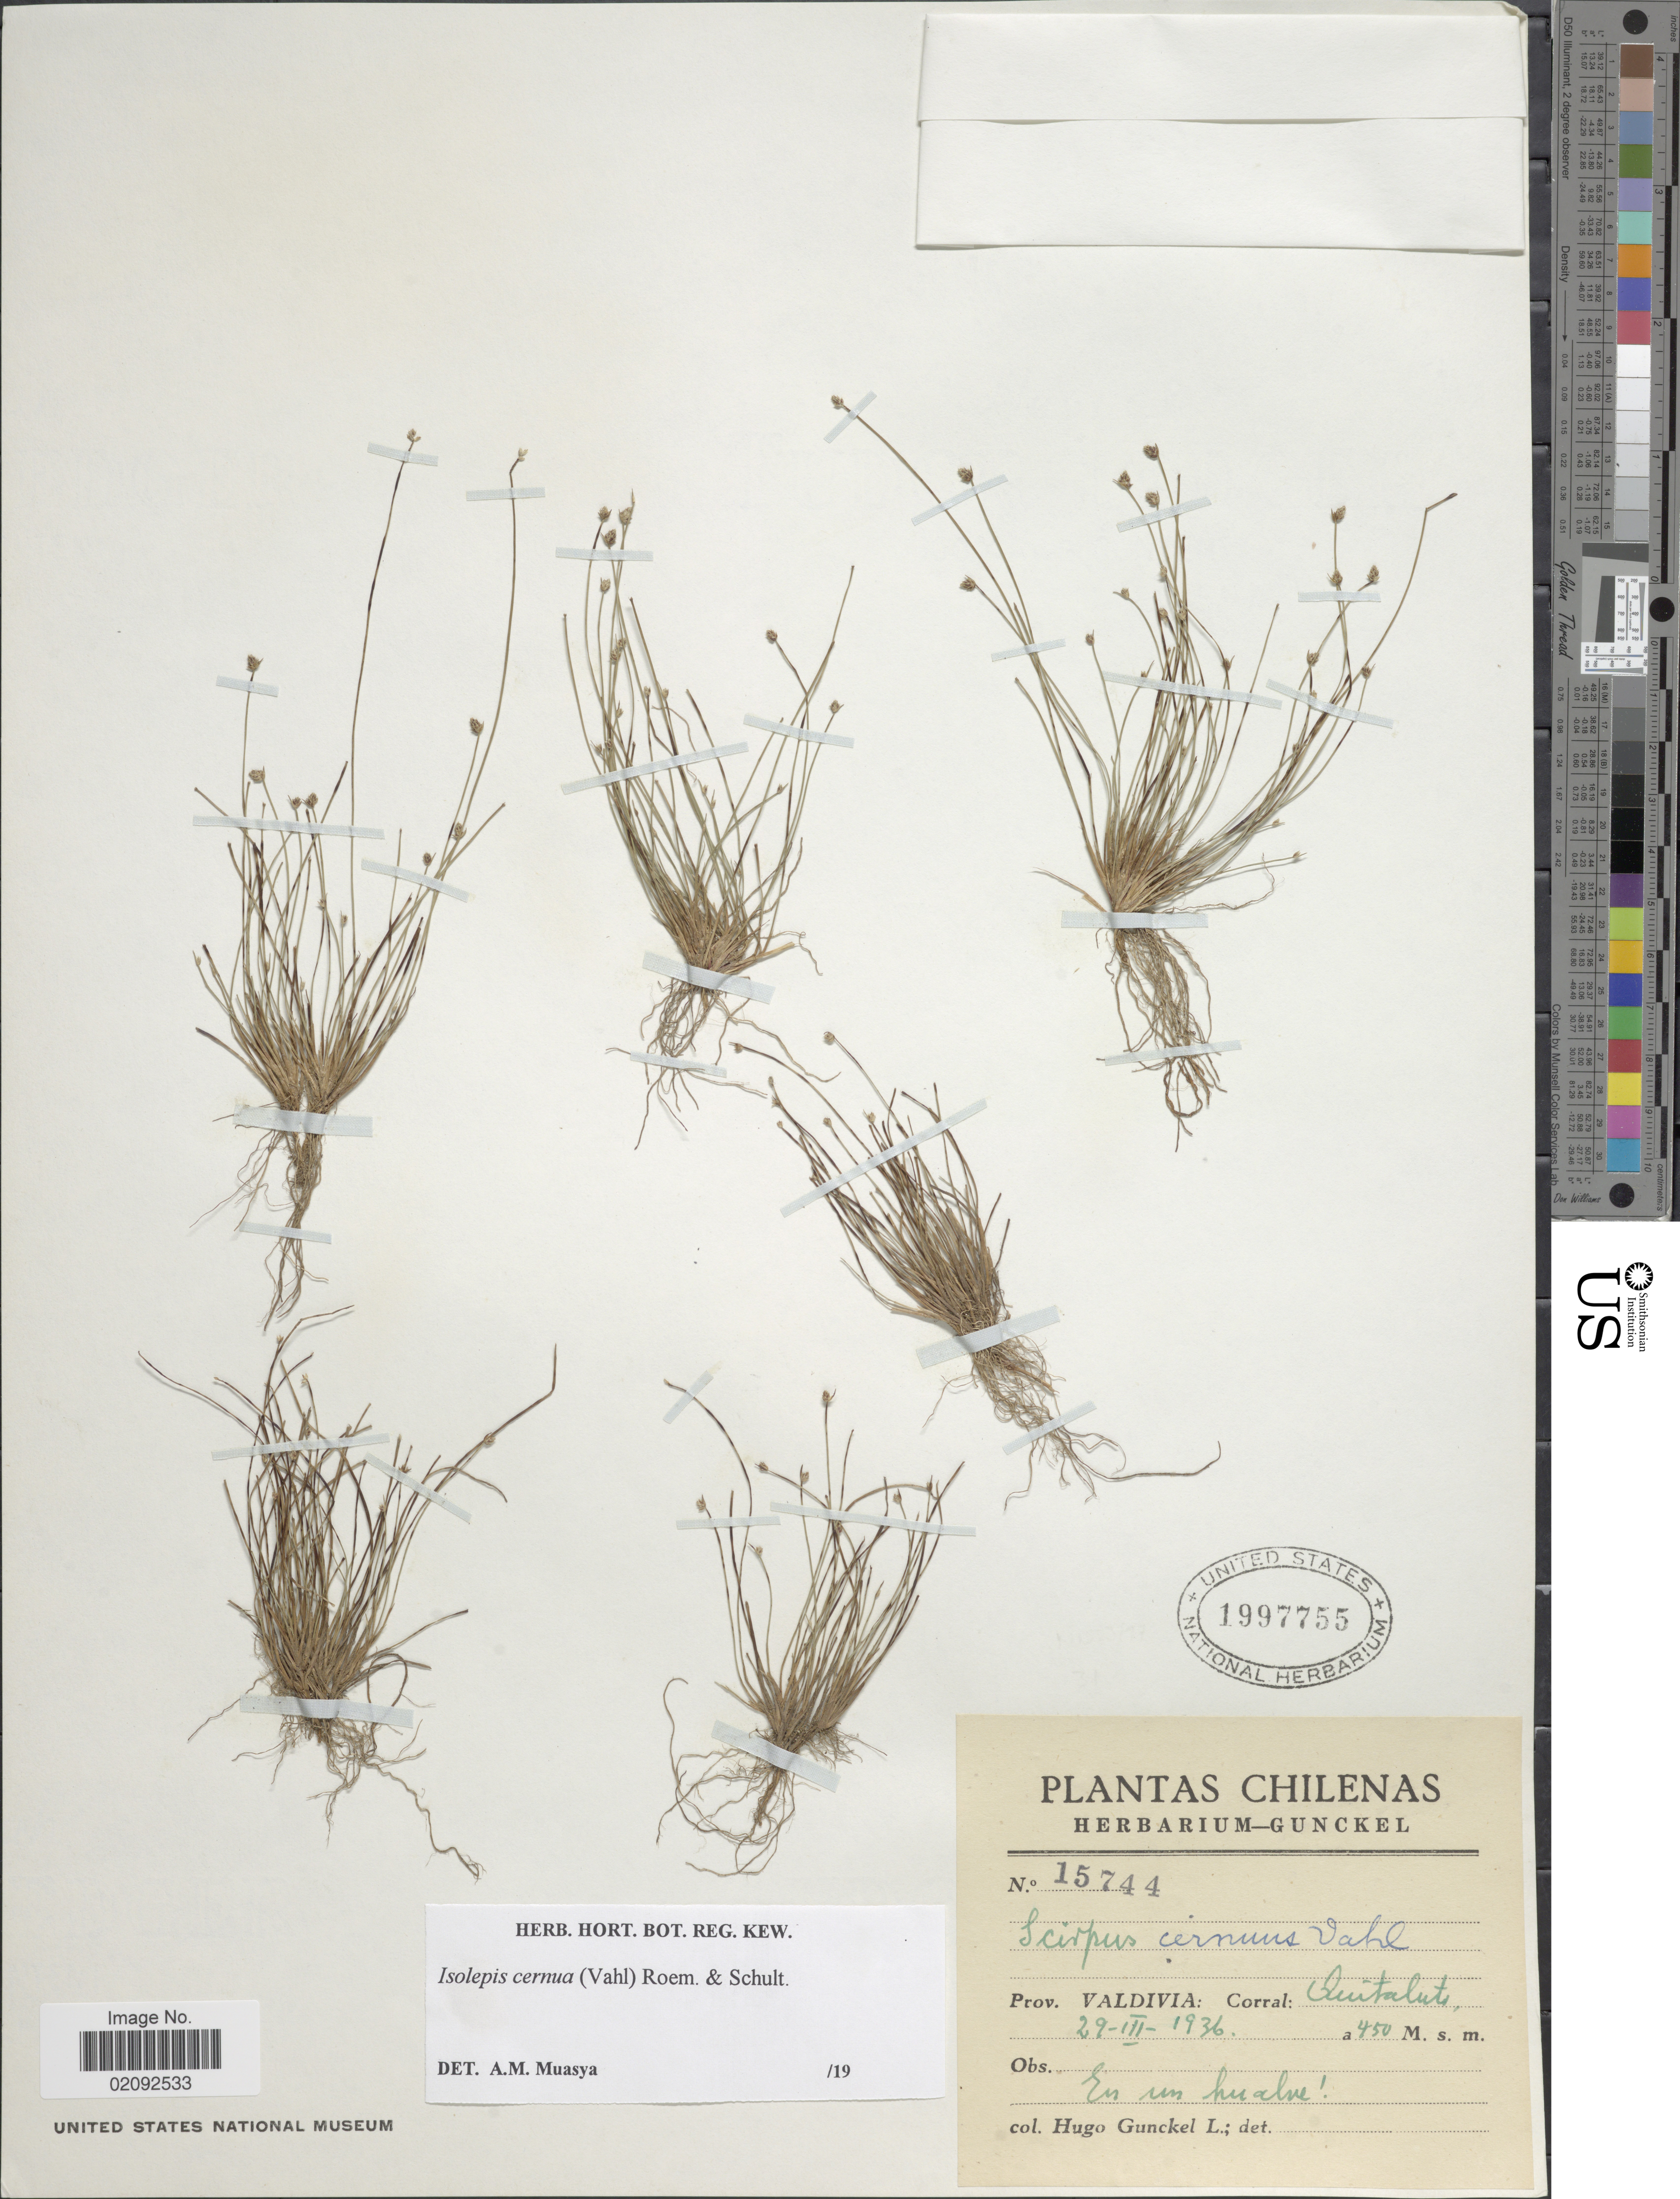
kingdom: Plantae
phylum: Tracheophyta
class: Liliopsida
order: Poales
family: Cyperaceae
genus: Isolepis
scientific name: Isolepis cernua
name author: (Vahl) Roem. & Schult.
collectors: H. Gunckel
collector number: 15744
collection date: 1936-03-29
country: Chile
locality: Prov. Valdivia: Corral: Quitaluto.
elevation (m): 450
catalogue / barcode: US 1997755